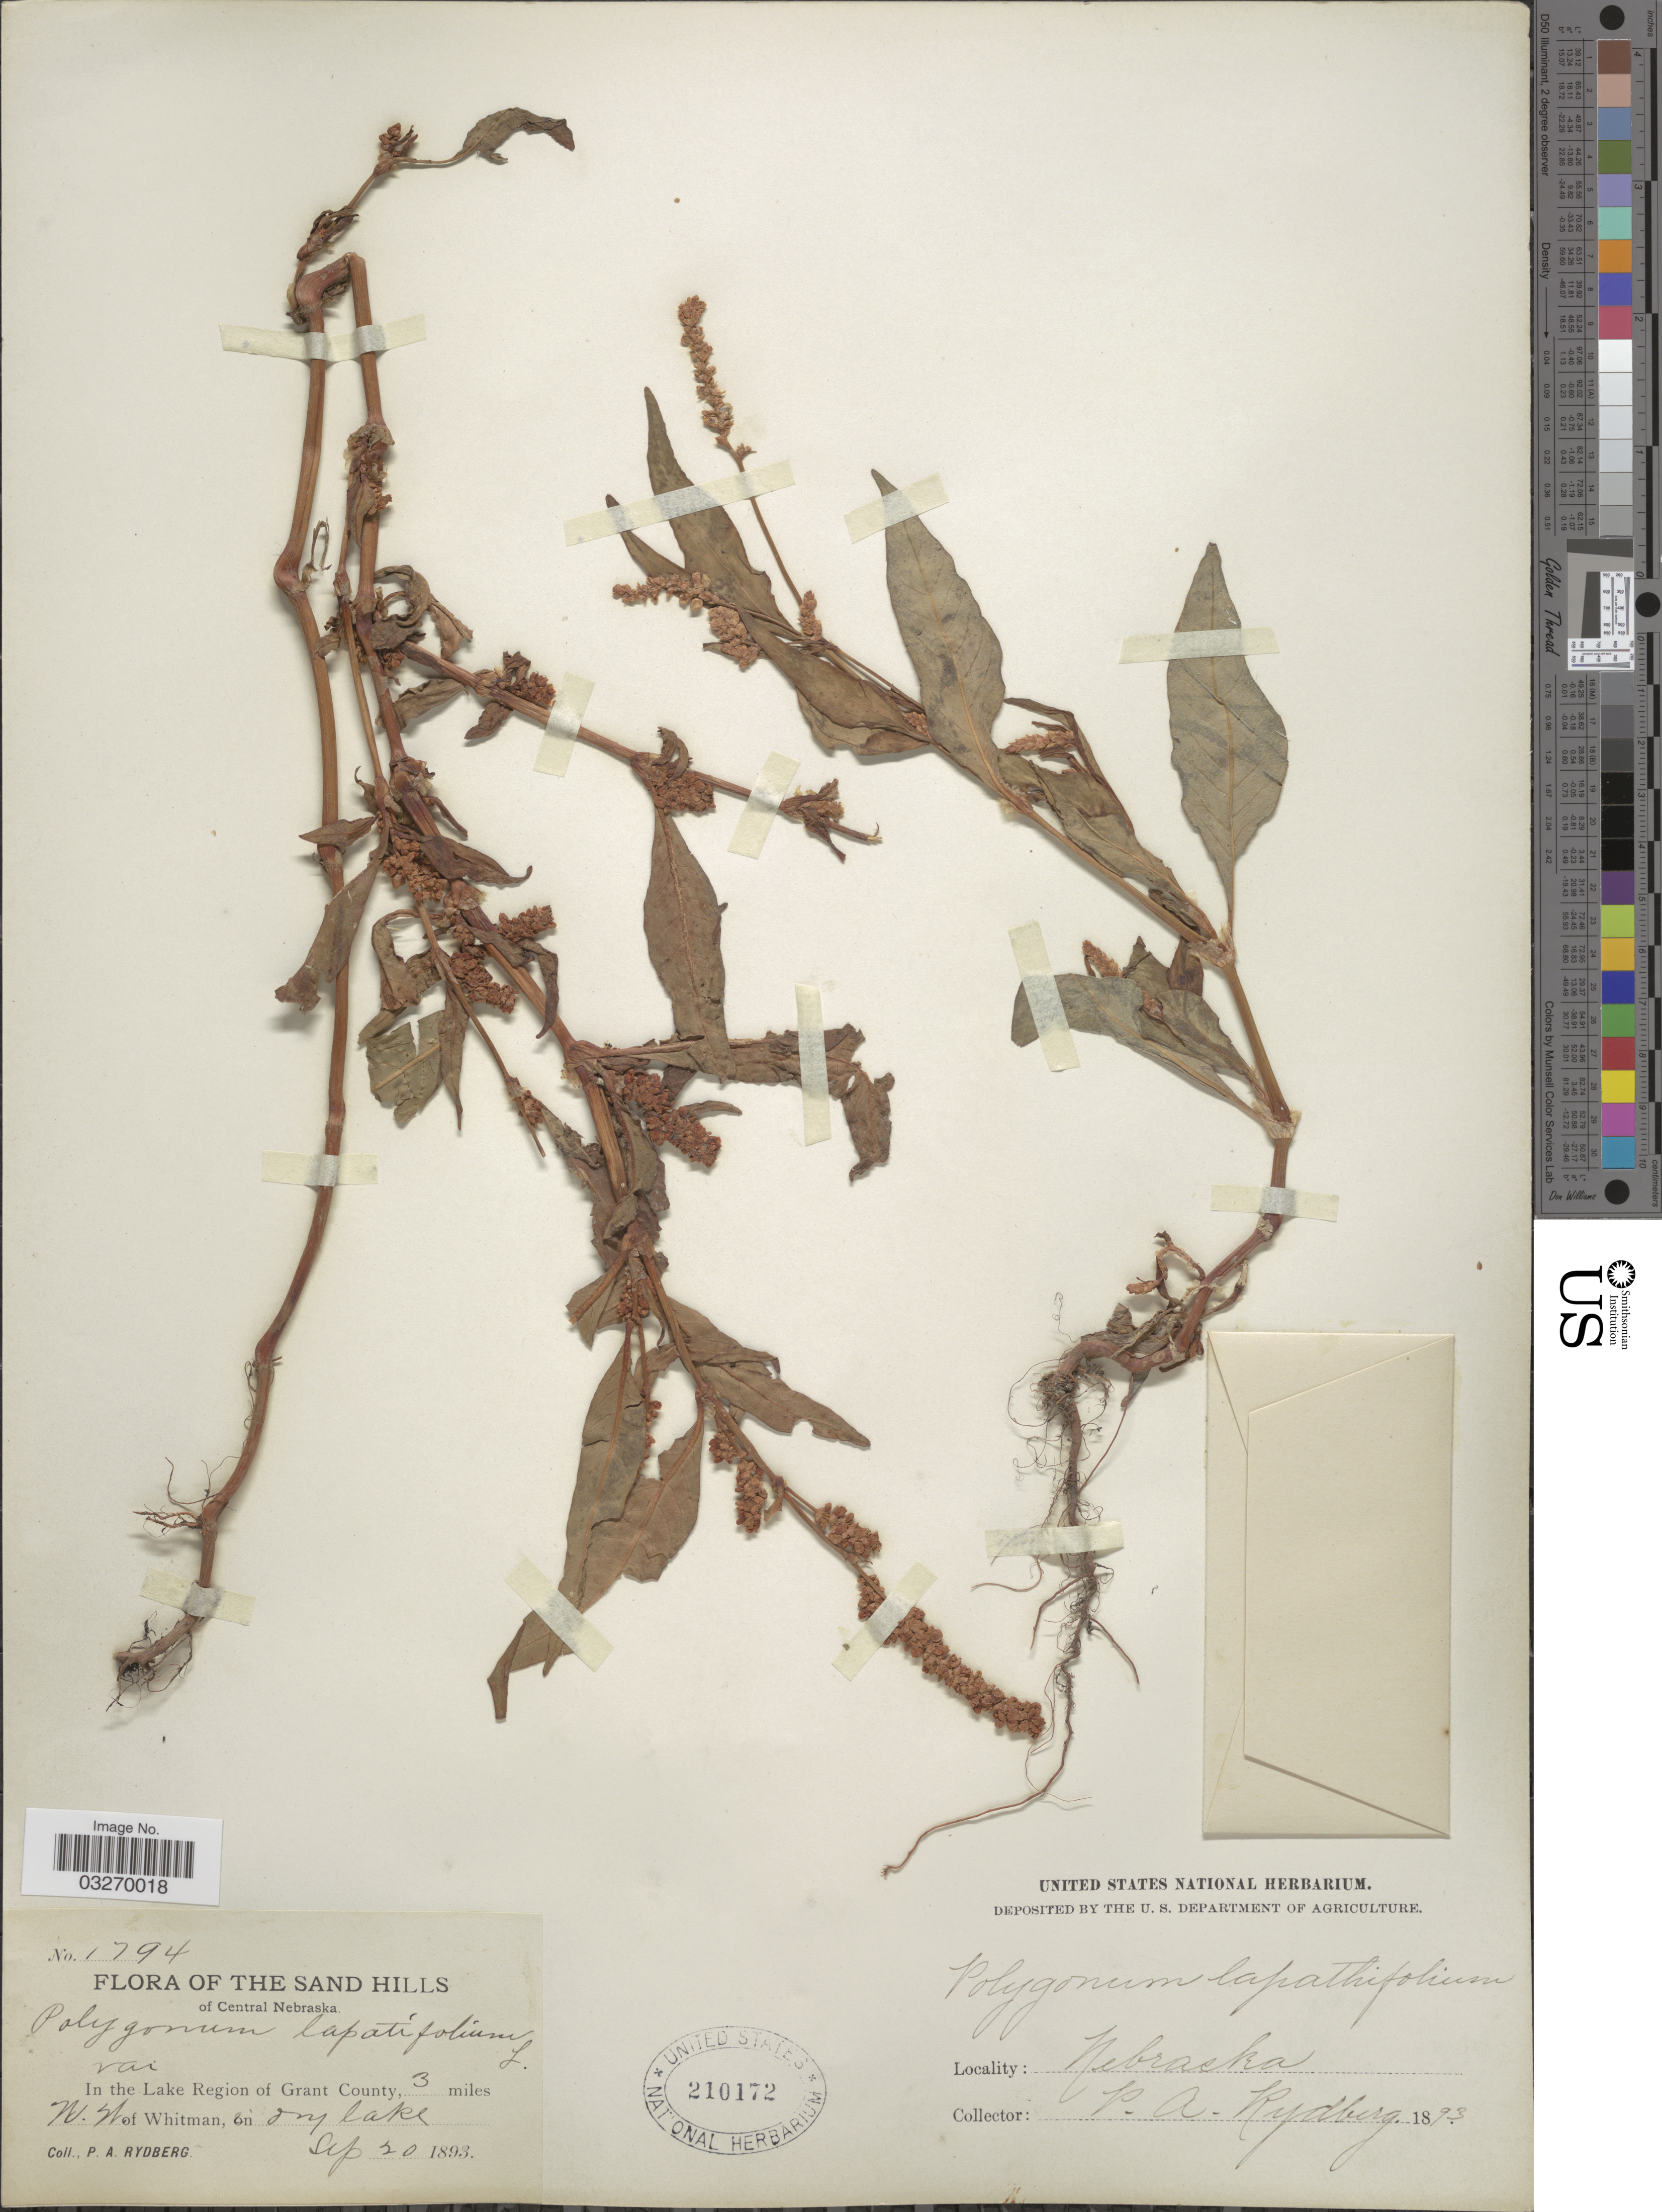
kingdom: Plantae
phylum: Tracheophyta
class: Magnoliopsida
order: Caryophyllales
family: Polygonaceae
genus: Persicaria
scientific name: Persicaria lapathifolia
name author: (L.) Delarbre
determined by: Atha, D. E.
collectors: P. A. Rydberg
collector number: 1794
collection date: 1893-09-20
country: United States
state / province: Nebraska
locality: The Sand Hills of Central Nebraska. In the Lake Region of Grant County, 3 miles N. W. of Whitman, on dry lake.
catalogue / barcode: US 210172